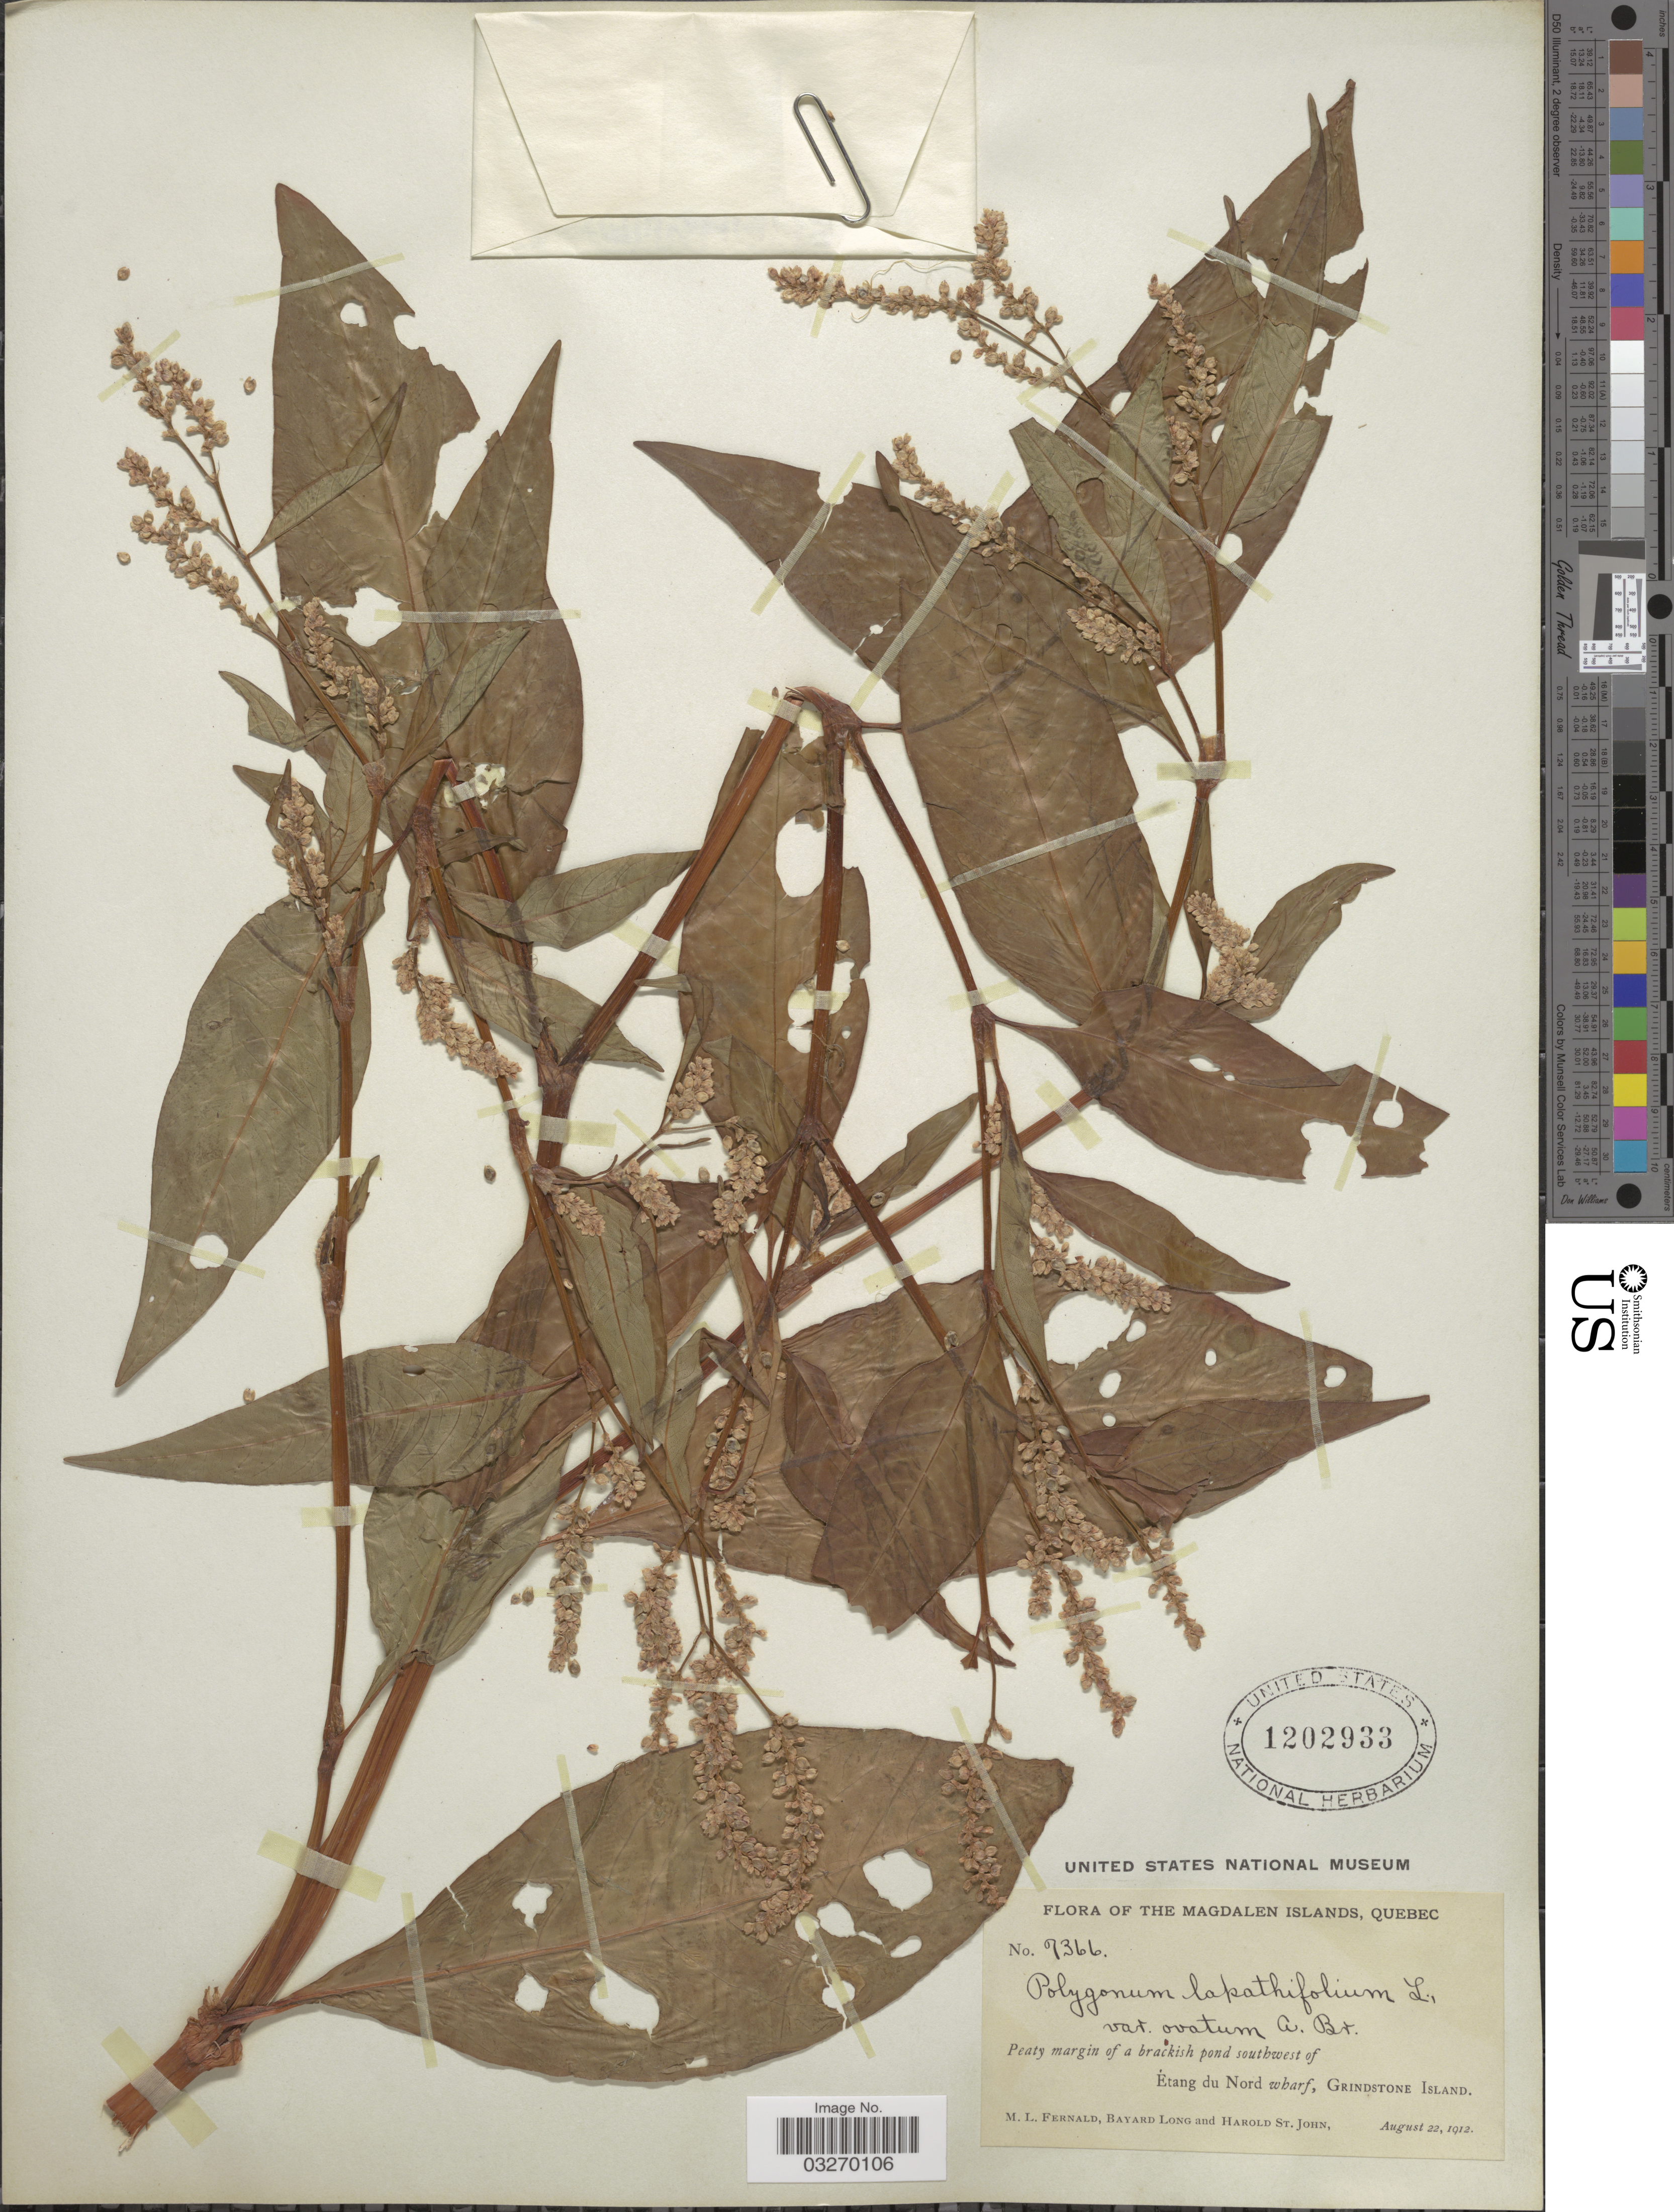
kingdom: Plantae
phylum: Tracheophyta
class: Magnoliopsida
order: Caryophyllales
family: Polygonaceae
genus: Persicaria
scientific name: Persicaria lapathifolia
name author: (L.) Delarbre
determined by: Atha, D. E.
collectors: M. L. Fernald & B. Long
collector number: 7366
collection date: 1912-08-22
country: Canada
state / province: Quebec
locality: The Magdalen Islands. Peaty margin of a brackish pond southwest of Etang du Nord wharf, Grindstone Island.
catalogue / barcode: US 1202933